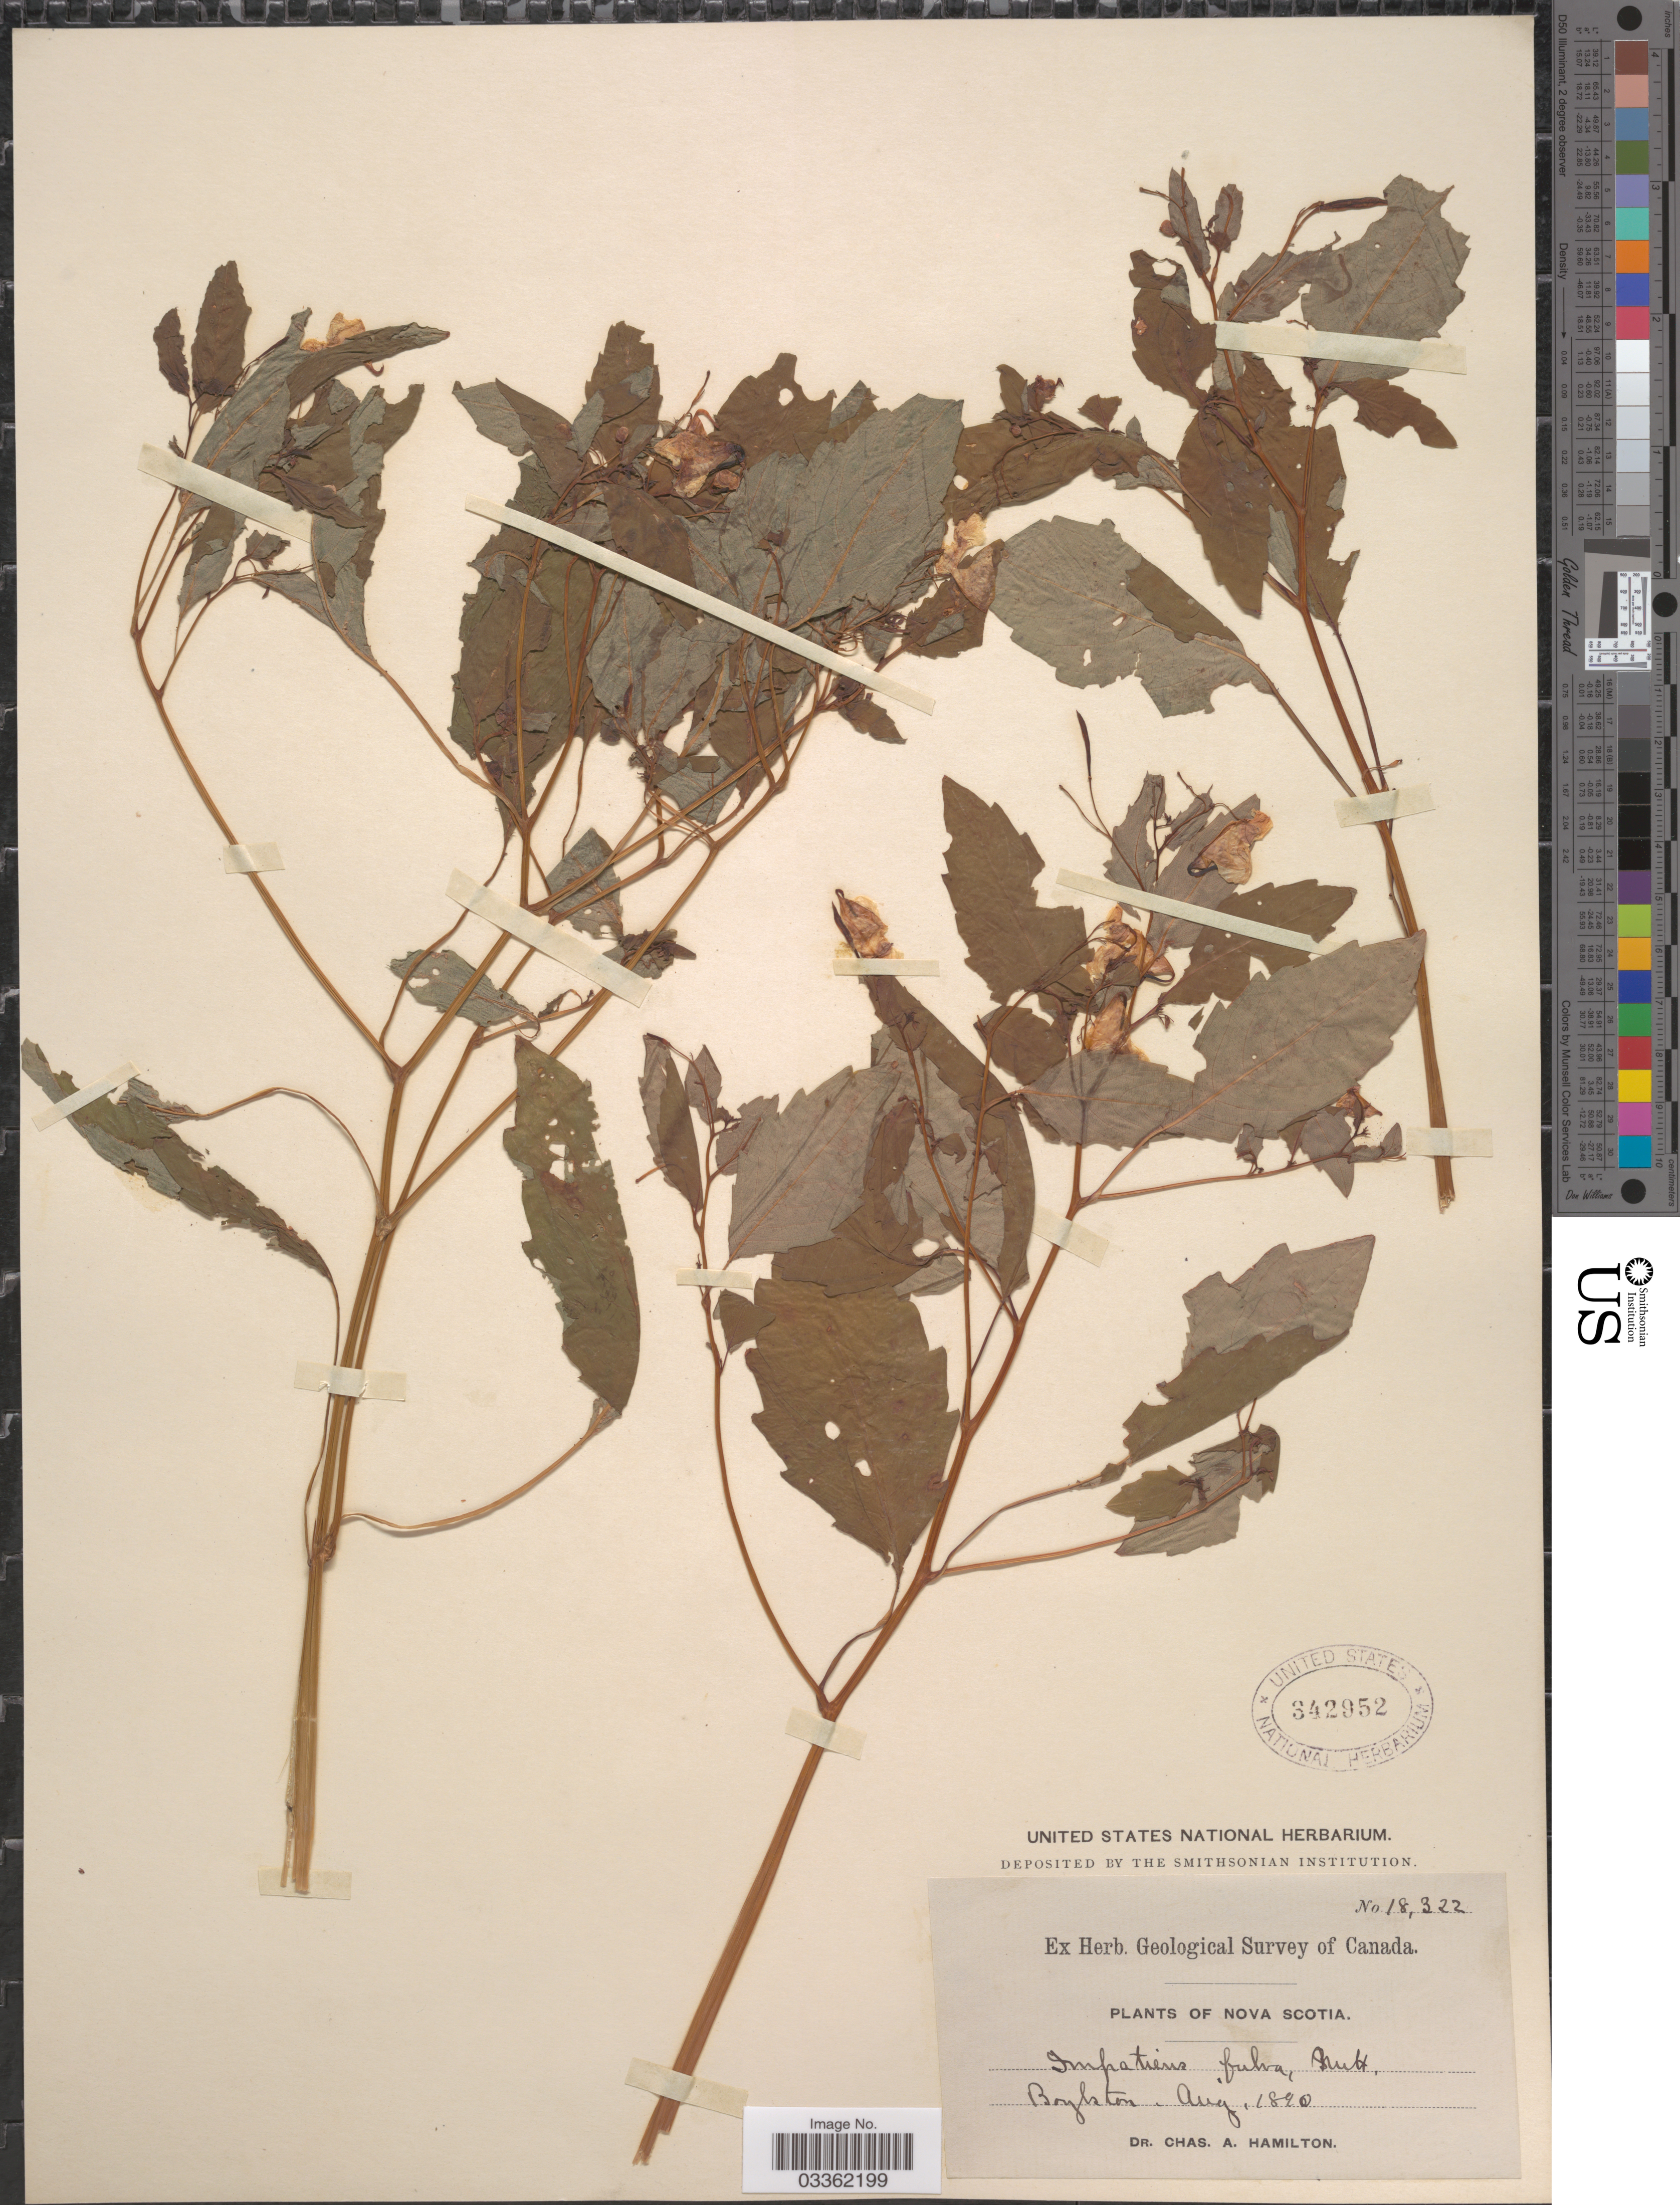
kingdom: Plantae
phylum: Tracheophyta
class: Magnoliopsida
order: Ericales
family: Balsaminaceae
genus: Impatiens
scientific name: Impatiens capensis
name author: Meerb.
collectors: C. A. Hamilton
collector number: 18322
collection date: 1890-08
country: Canada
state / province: Nova Scotia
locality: Boylston.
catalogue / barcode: US 342952